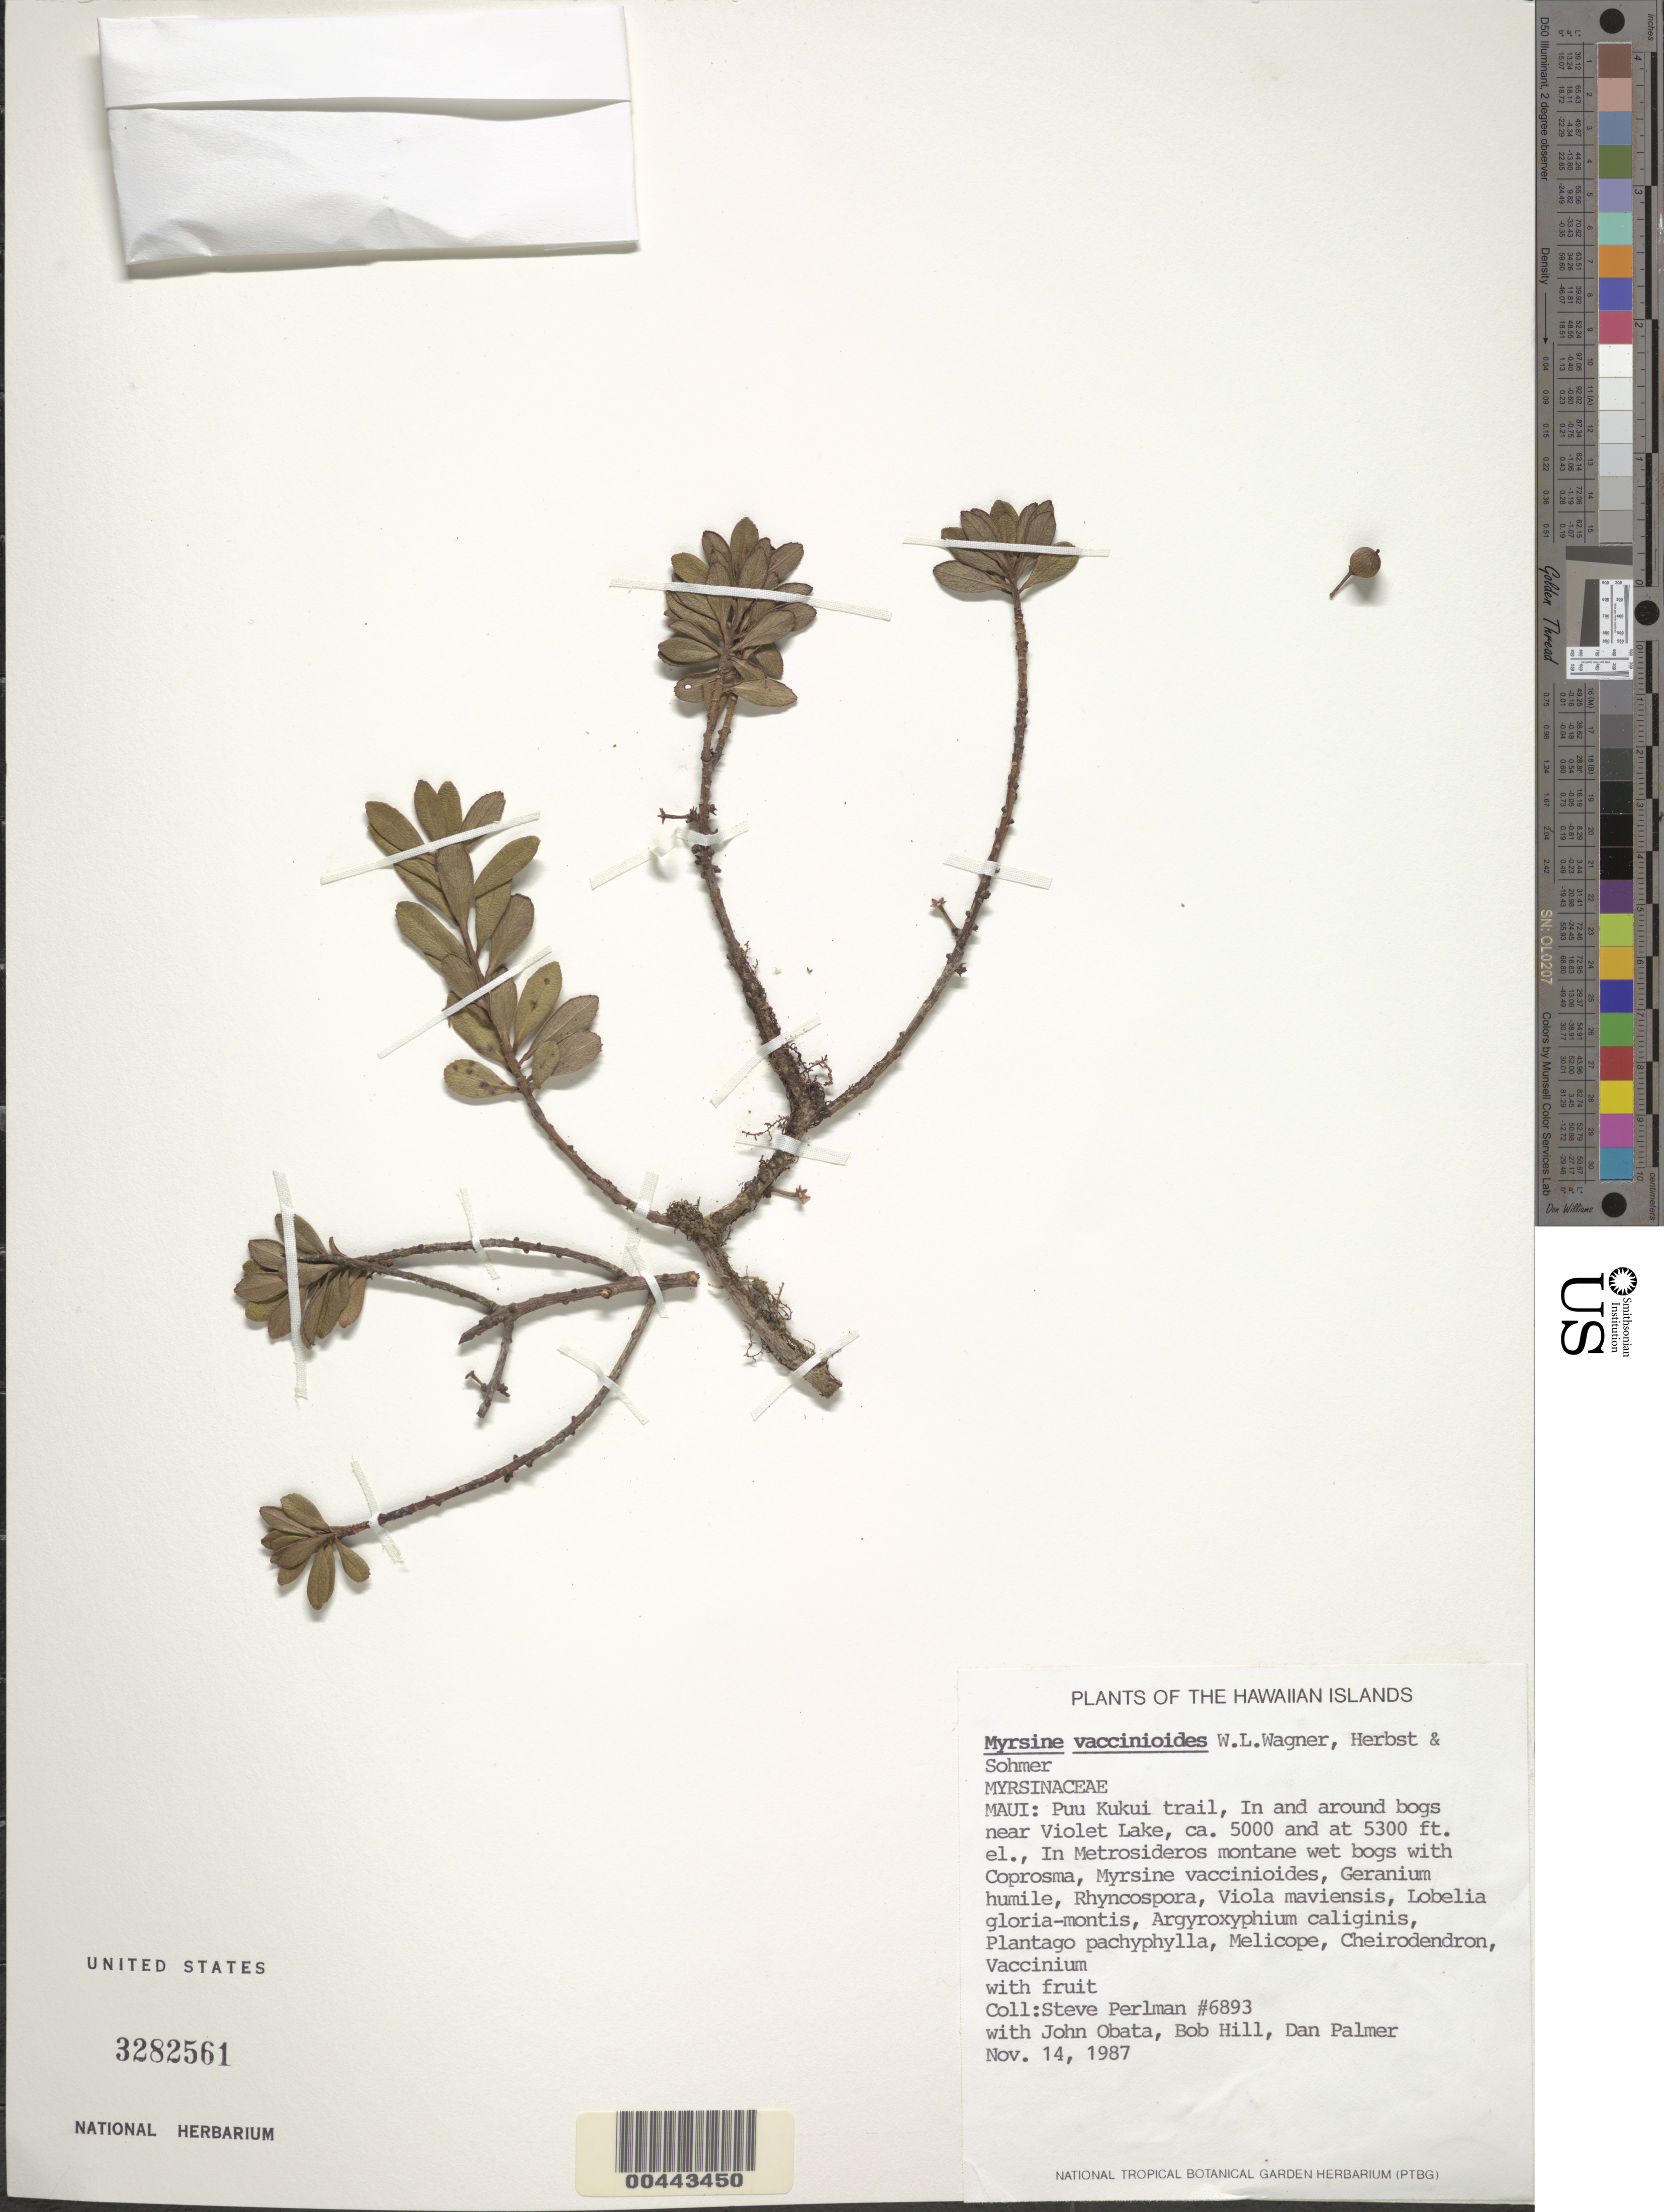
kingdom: Plantae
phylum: Tracheophyta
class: Magnoliopsida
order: Ericales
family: Primulaceae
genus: Myrsine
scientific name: Myrsine vaccinioides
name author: W.L. Wagner et al.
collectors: S. P. Perlman, J. Obata, B. Hill & D. Palmer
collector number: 6893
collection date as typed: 14 Nov 1987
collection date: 1987-11-14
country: United States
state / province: Hawaii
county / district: Maui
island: Maui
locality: Puu Kukui Trail, in and around bogs near Violet Lake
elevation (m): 1524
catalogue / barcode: US 3282561